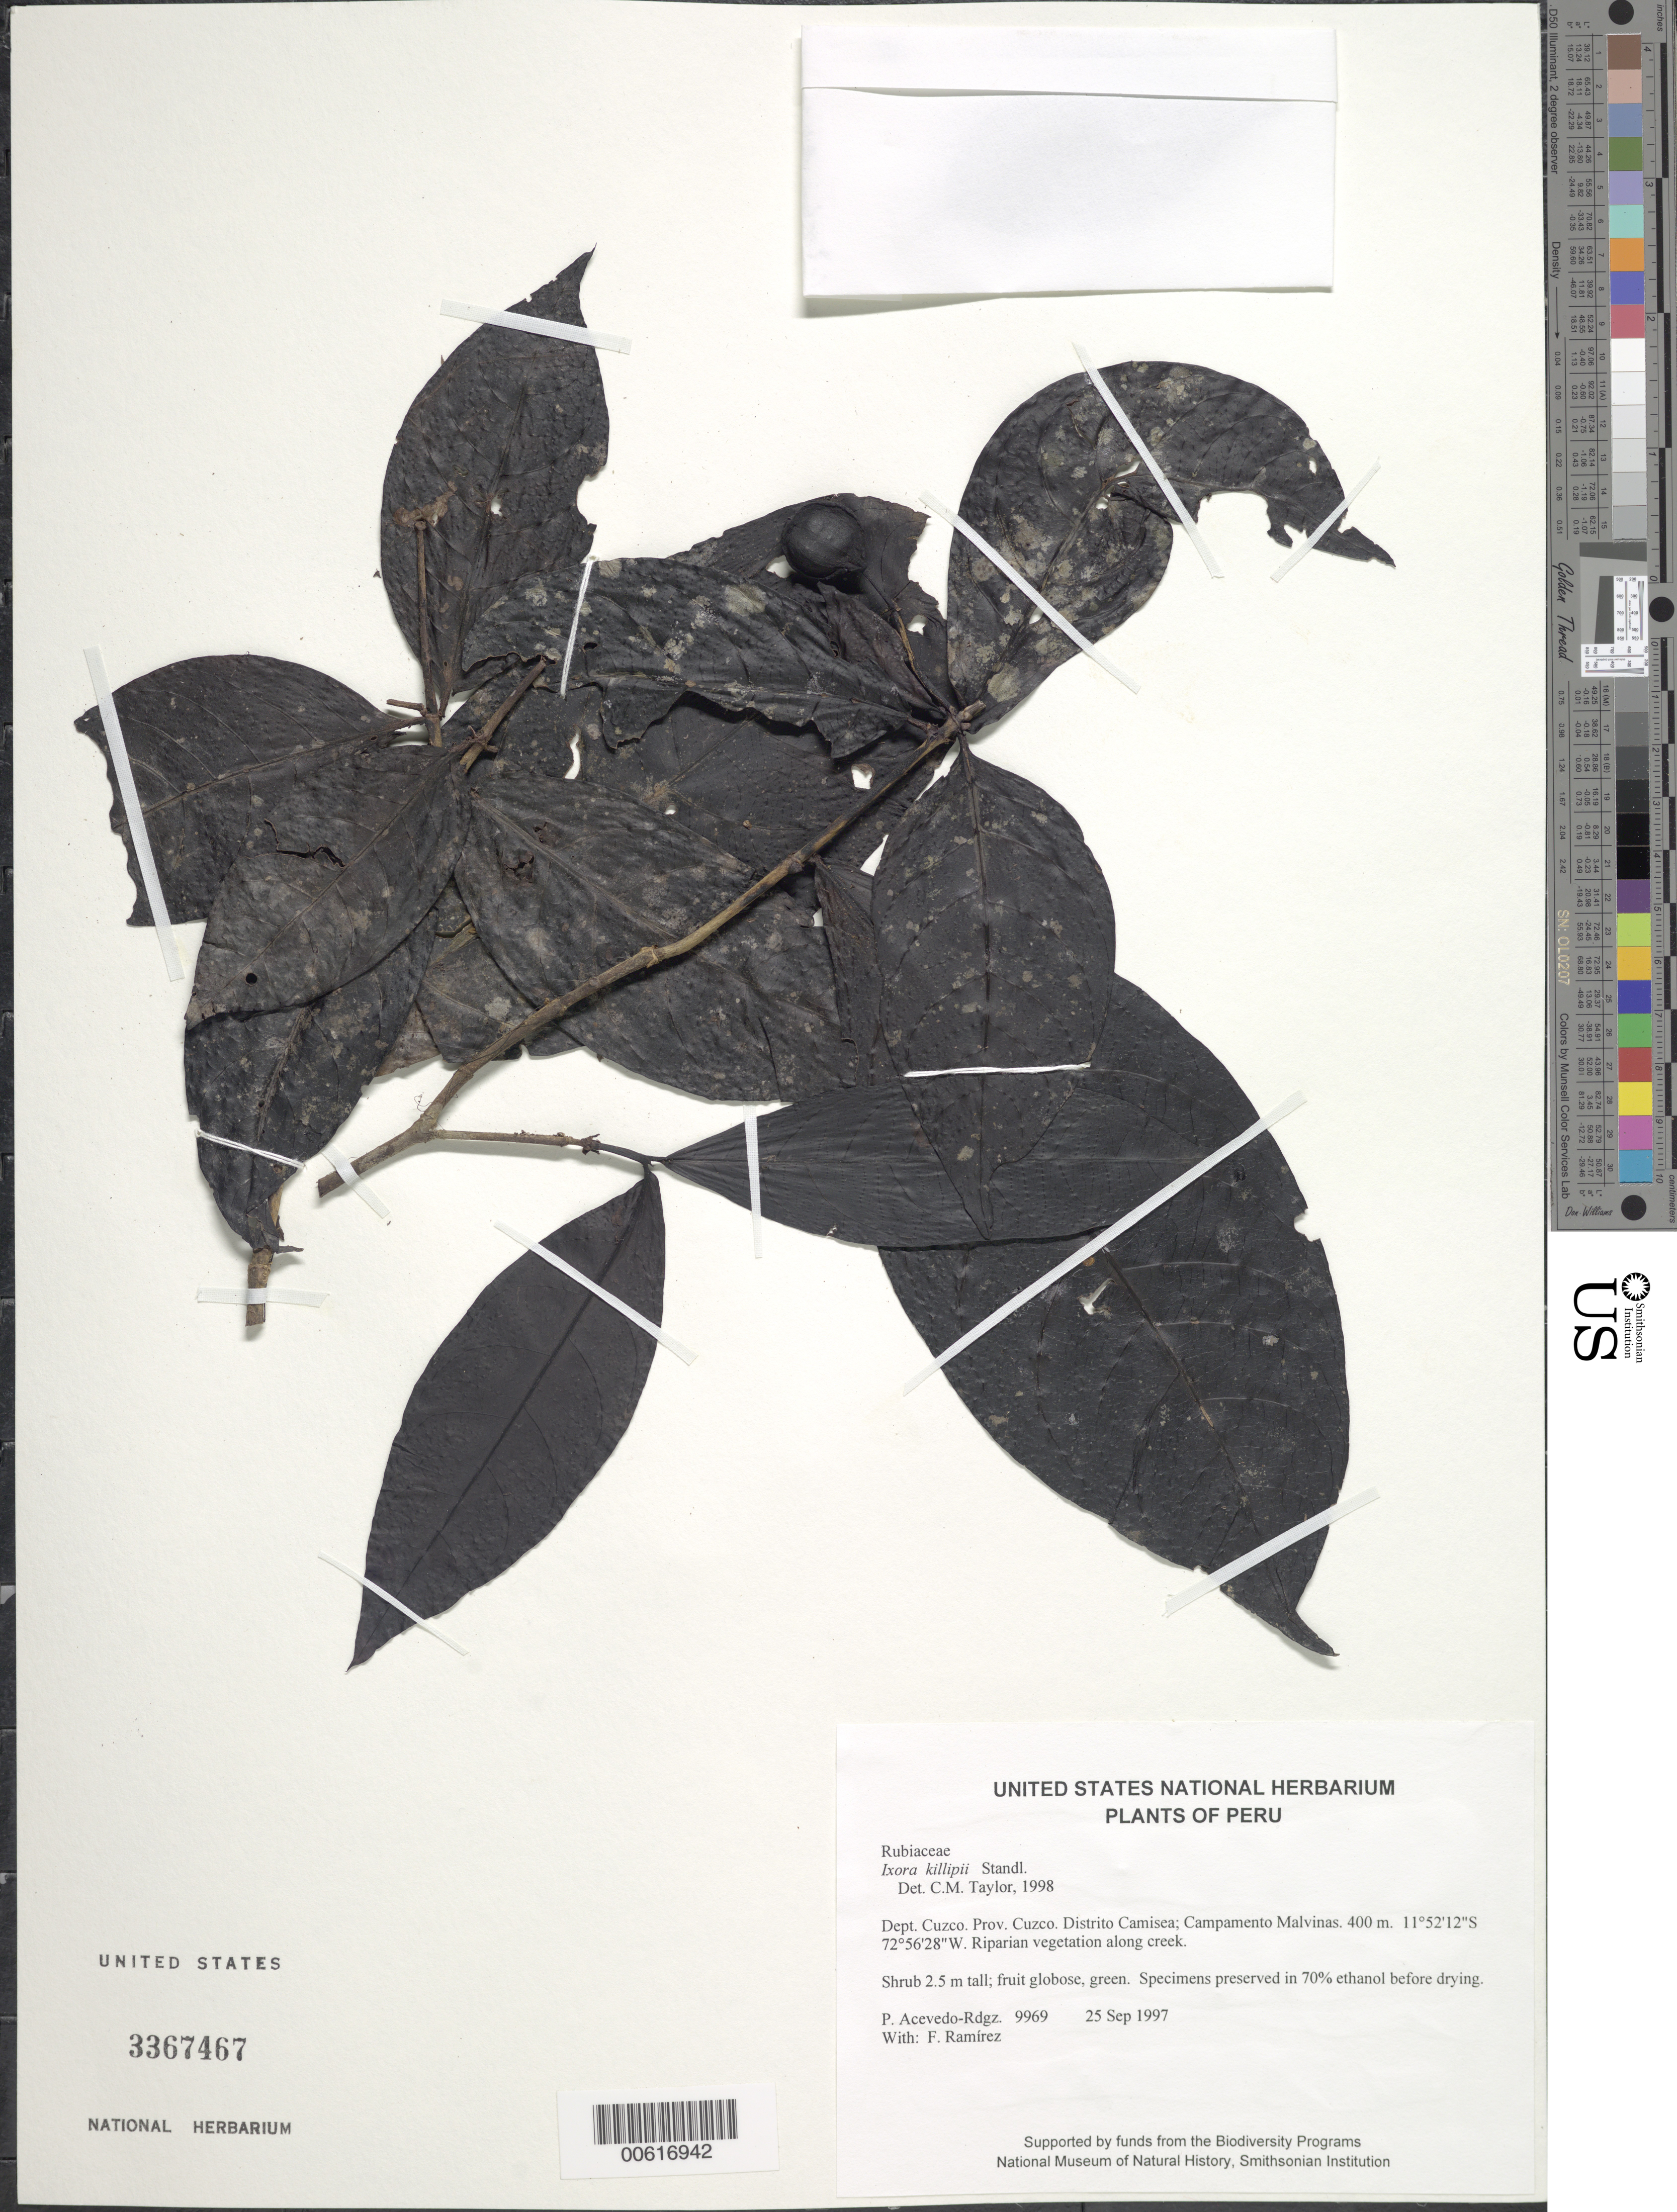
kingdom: Plantae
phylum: Tracheophyta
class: Magnoliopsida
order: Gentianales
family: Rubiaceae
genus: Ixora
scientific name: Ixora killipii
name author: Standl.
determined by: Taylor, Charlotte M.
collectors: P. Acevedo-Rodr. & F. Ramirez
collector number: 9969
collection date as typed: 25 Sep 1997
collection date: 1997-09-25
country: Peru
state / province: Cusco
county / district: Cusco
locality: Distrito Camisea; Campamento Malvinas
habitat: Riparian vegetation along creek.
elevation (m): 400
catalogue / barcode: US 3367467